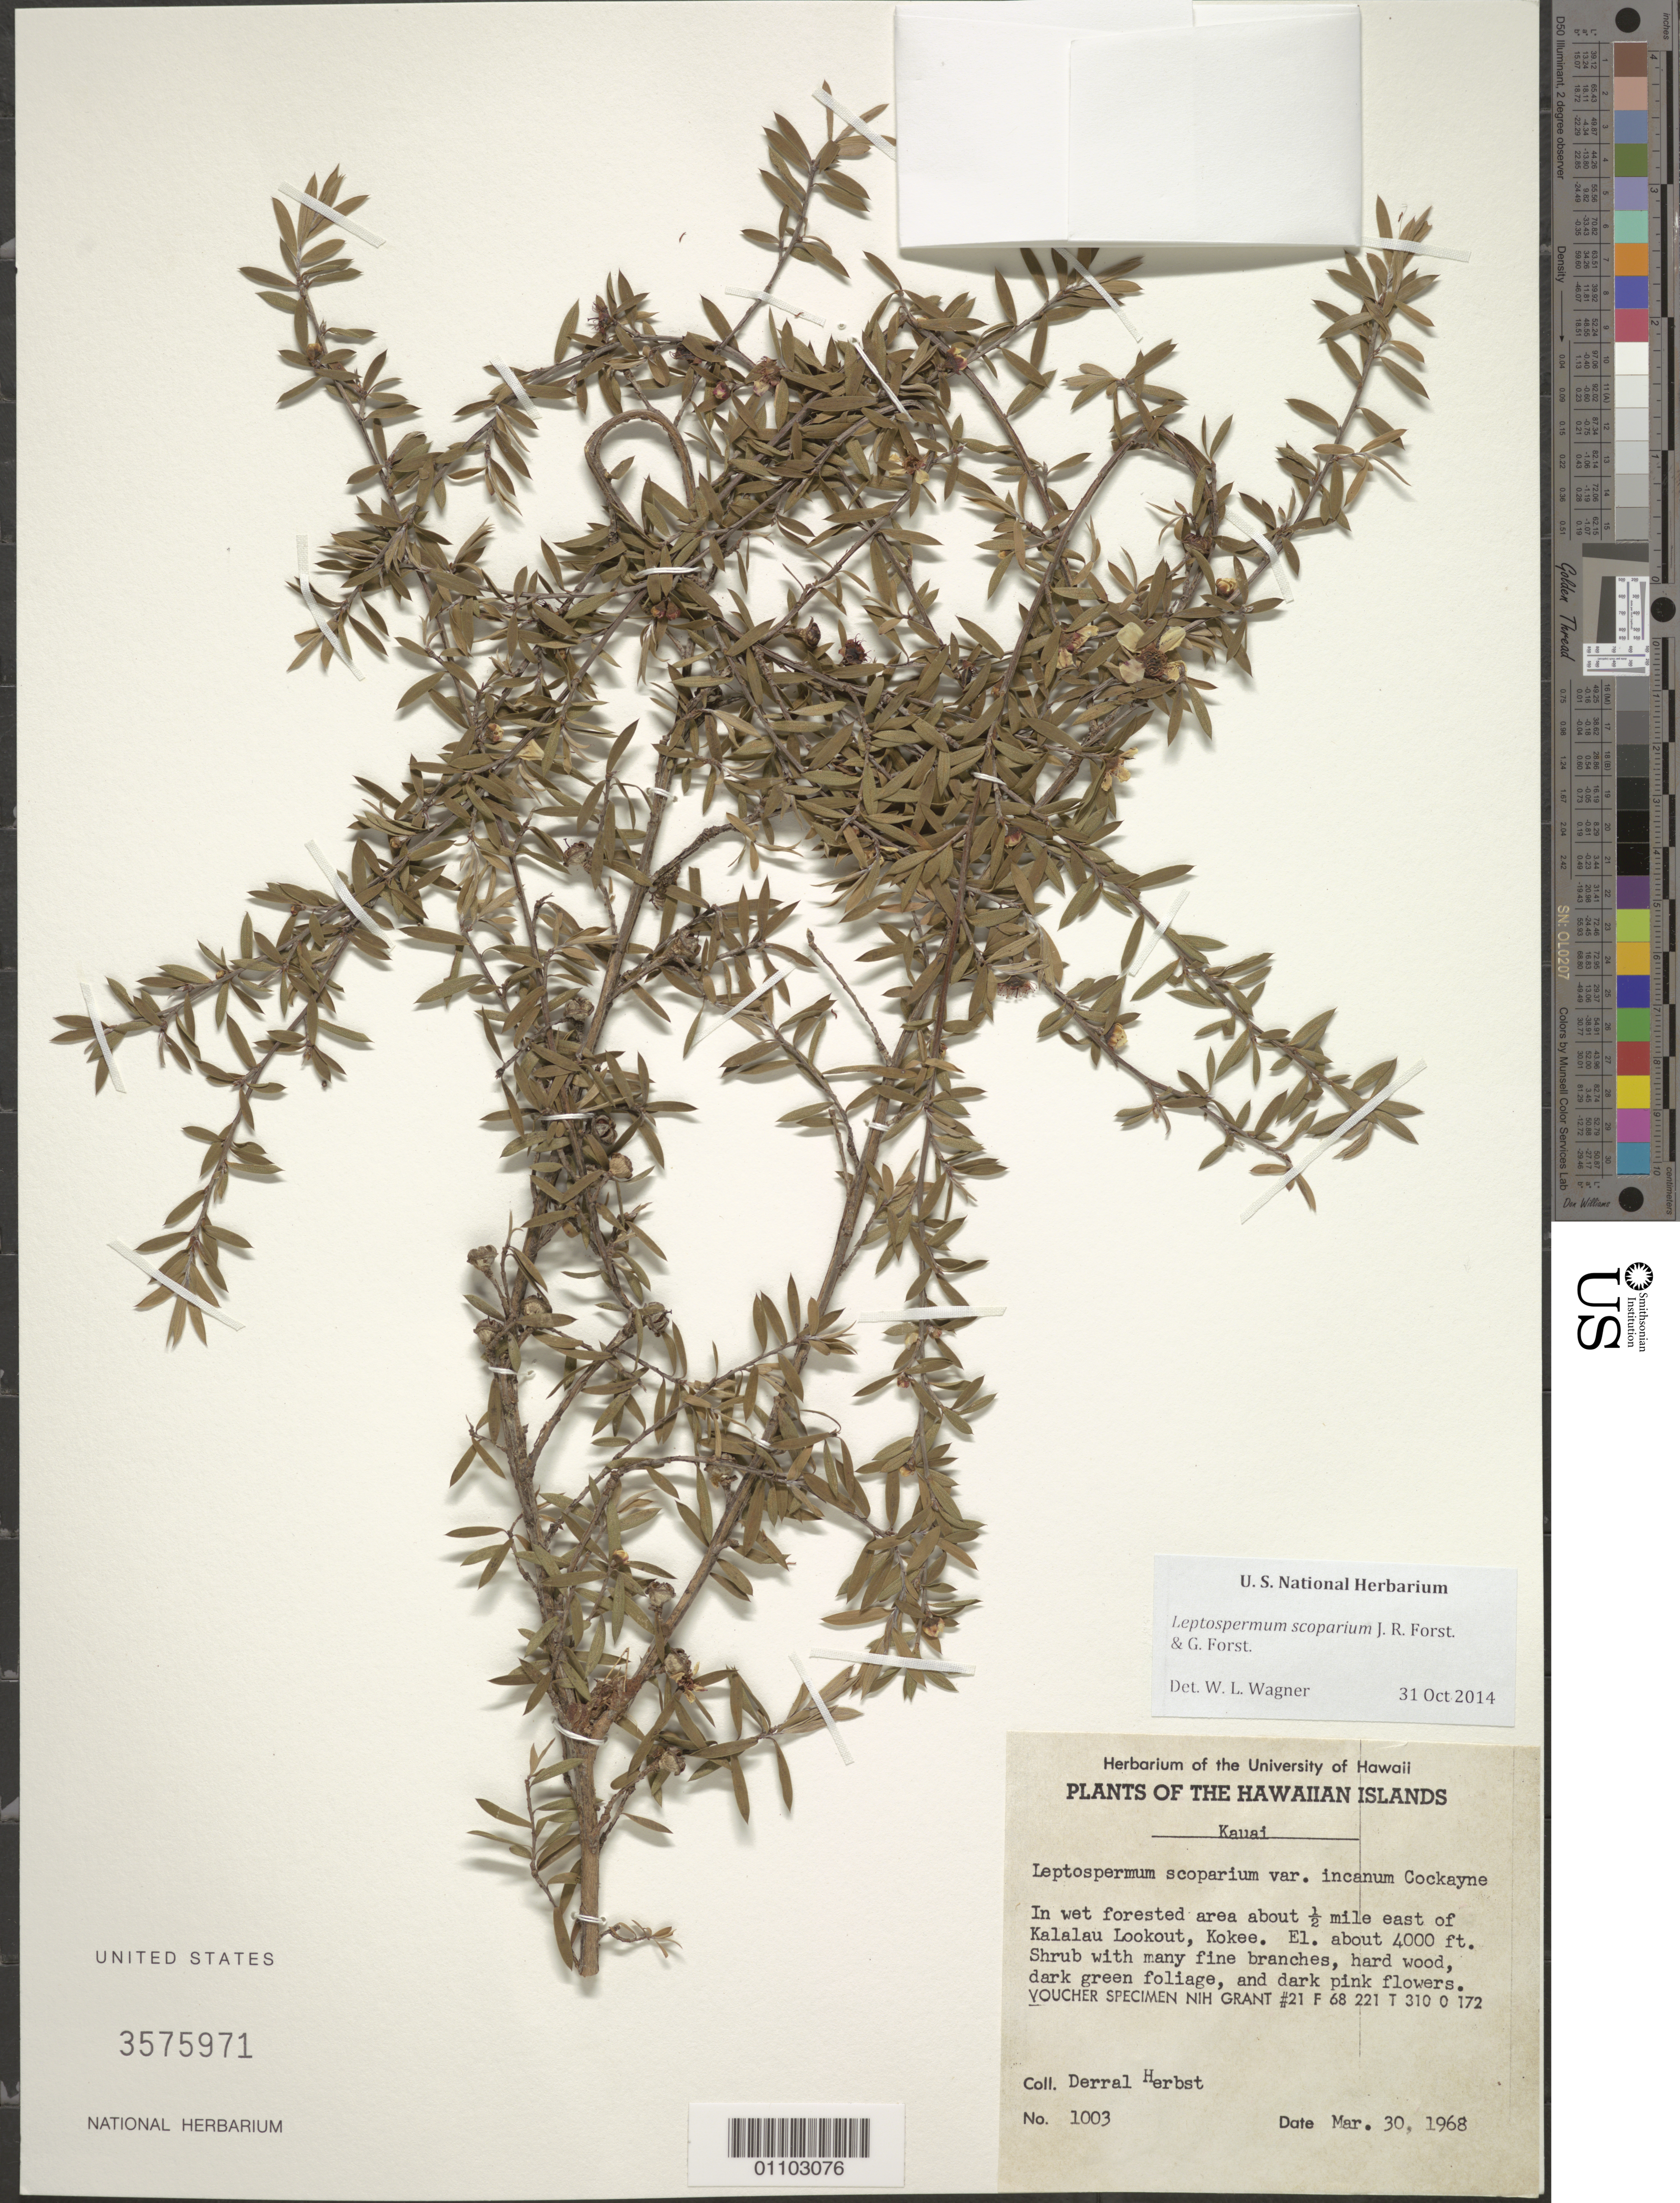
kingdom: Plantae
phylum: Tracheophyta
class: Magnoliopsida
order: Myrtales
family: Myrtaceae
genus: Leptospermum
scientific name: Leptospermum scoparium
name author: J.R. Forst. & G. Forst.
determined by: Wagner, W. L., (BOT), Smithsonian Institution - National Museum of Natural History (UNITED STATES)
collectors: D. R. Herbst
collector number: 1003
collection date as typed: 30 Mar 1968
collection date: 1968-03-30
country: United States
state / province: Hawaii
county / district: Kauai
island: Kaua'i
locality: .50 mi E of Kalalau Lookout, Kokee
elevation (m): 1219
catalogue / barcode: US 3575971